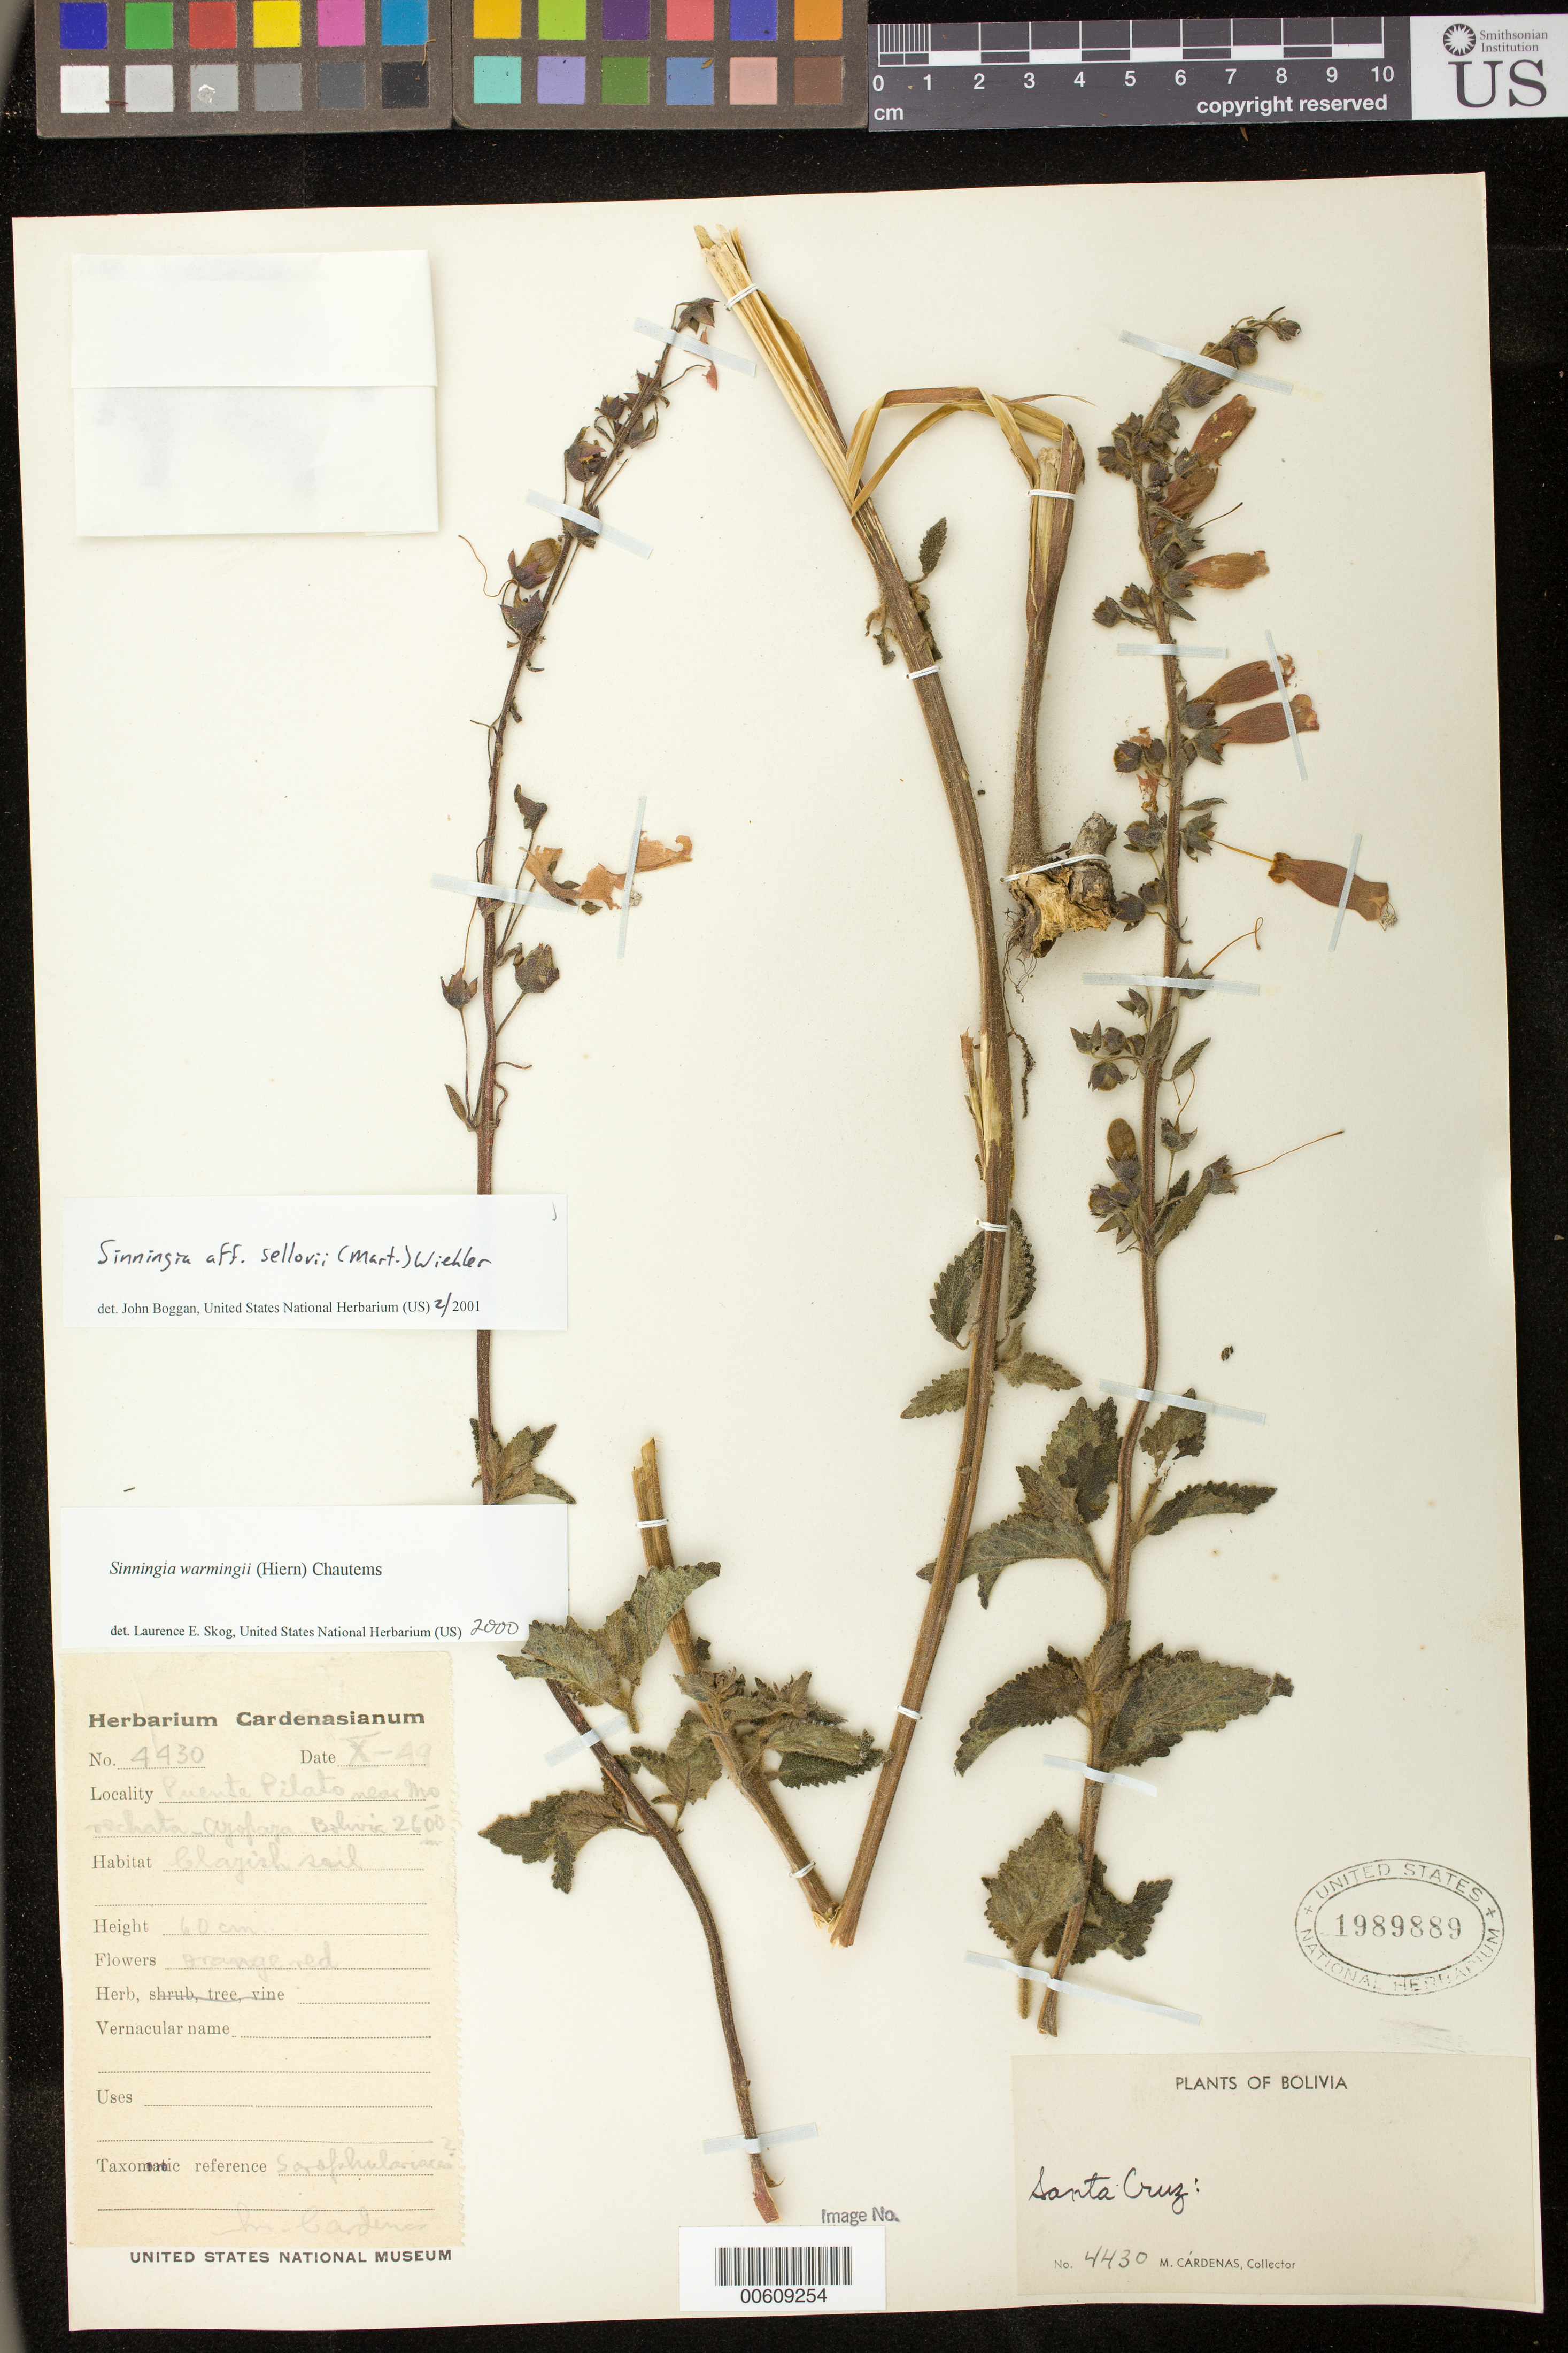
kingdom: Plantae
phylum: Tracheophyta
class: Magnoliopsida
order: Lamiales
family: Gesneriaceae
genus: Sinningia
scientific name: Sinningia sellovii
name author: (Mart.) Wiehler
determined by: Boggan, J. K., (US), NMNH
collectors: M. Cárdenas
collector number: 4430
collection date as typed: Oct 1949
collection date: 1949-10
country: Bolivia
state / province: Santa Cruz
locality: Puente Pilato near Morochata-Ajopaya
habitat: Clayish soil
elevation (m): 2600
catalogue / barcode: US 1989889